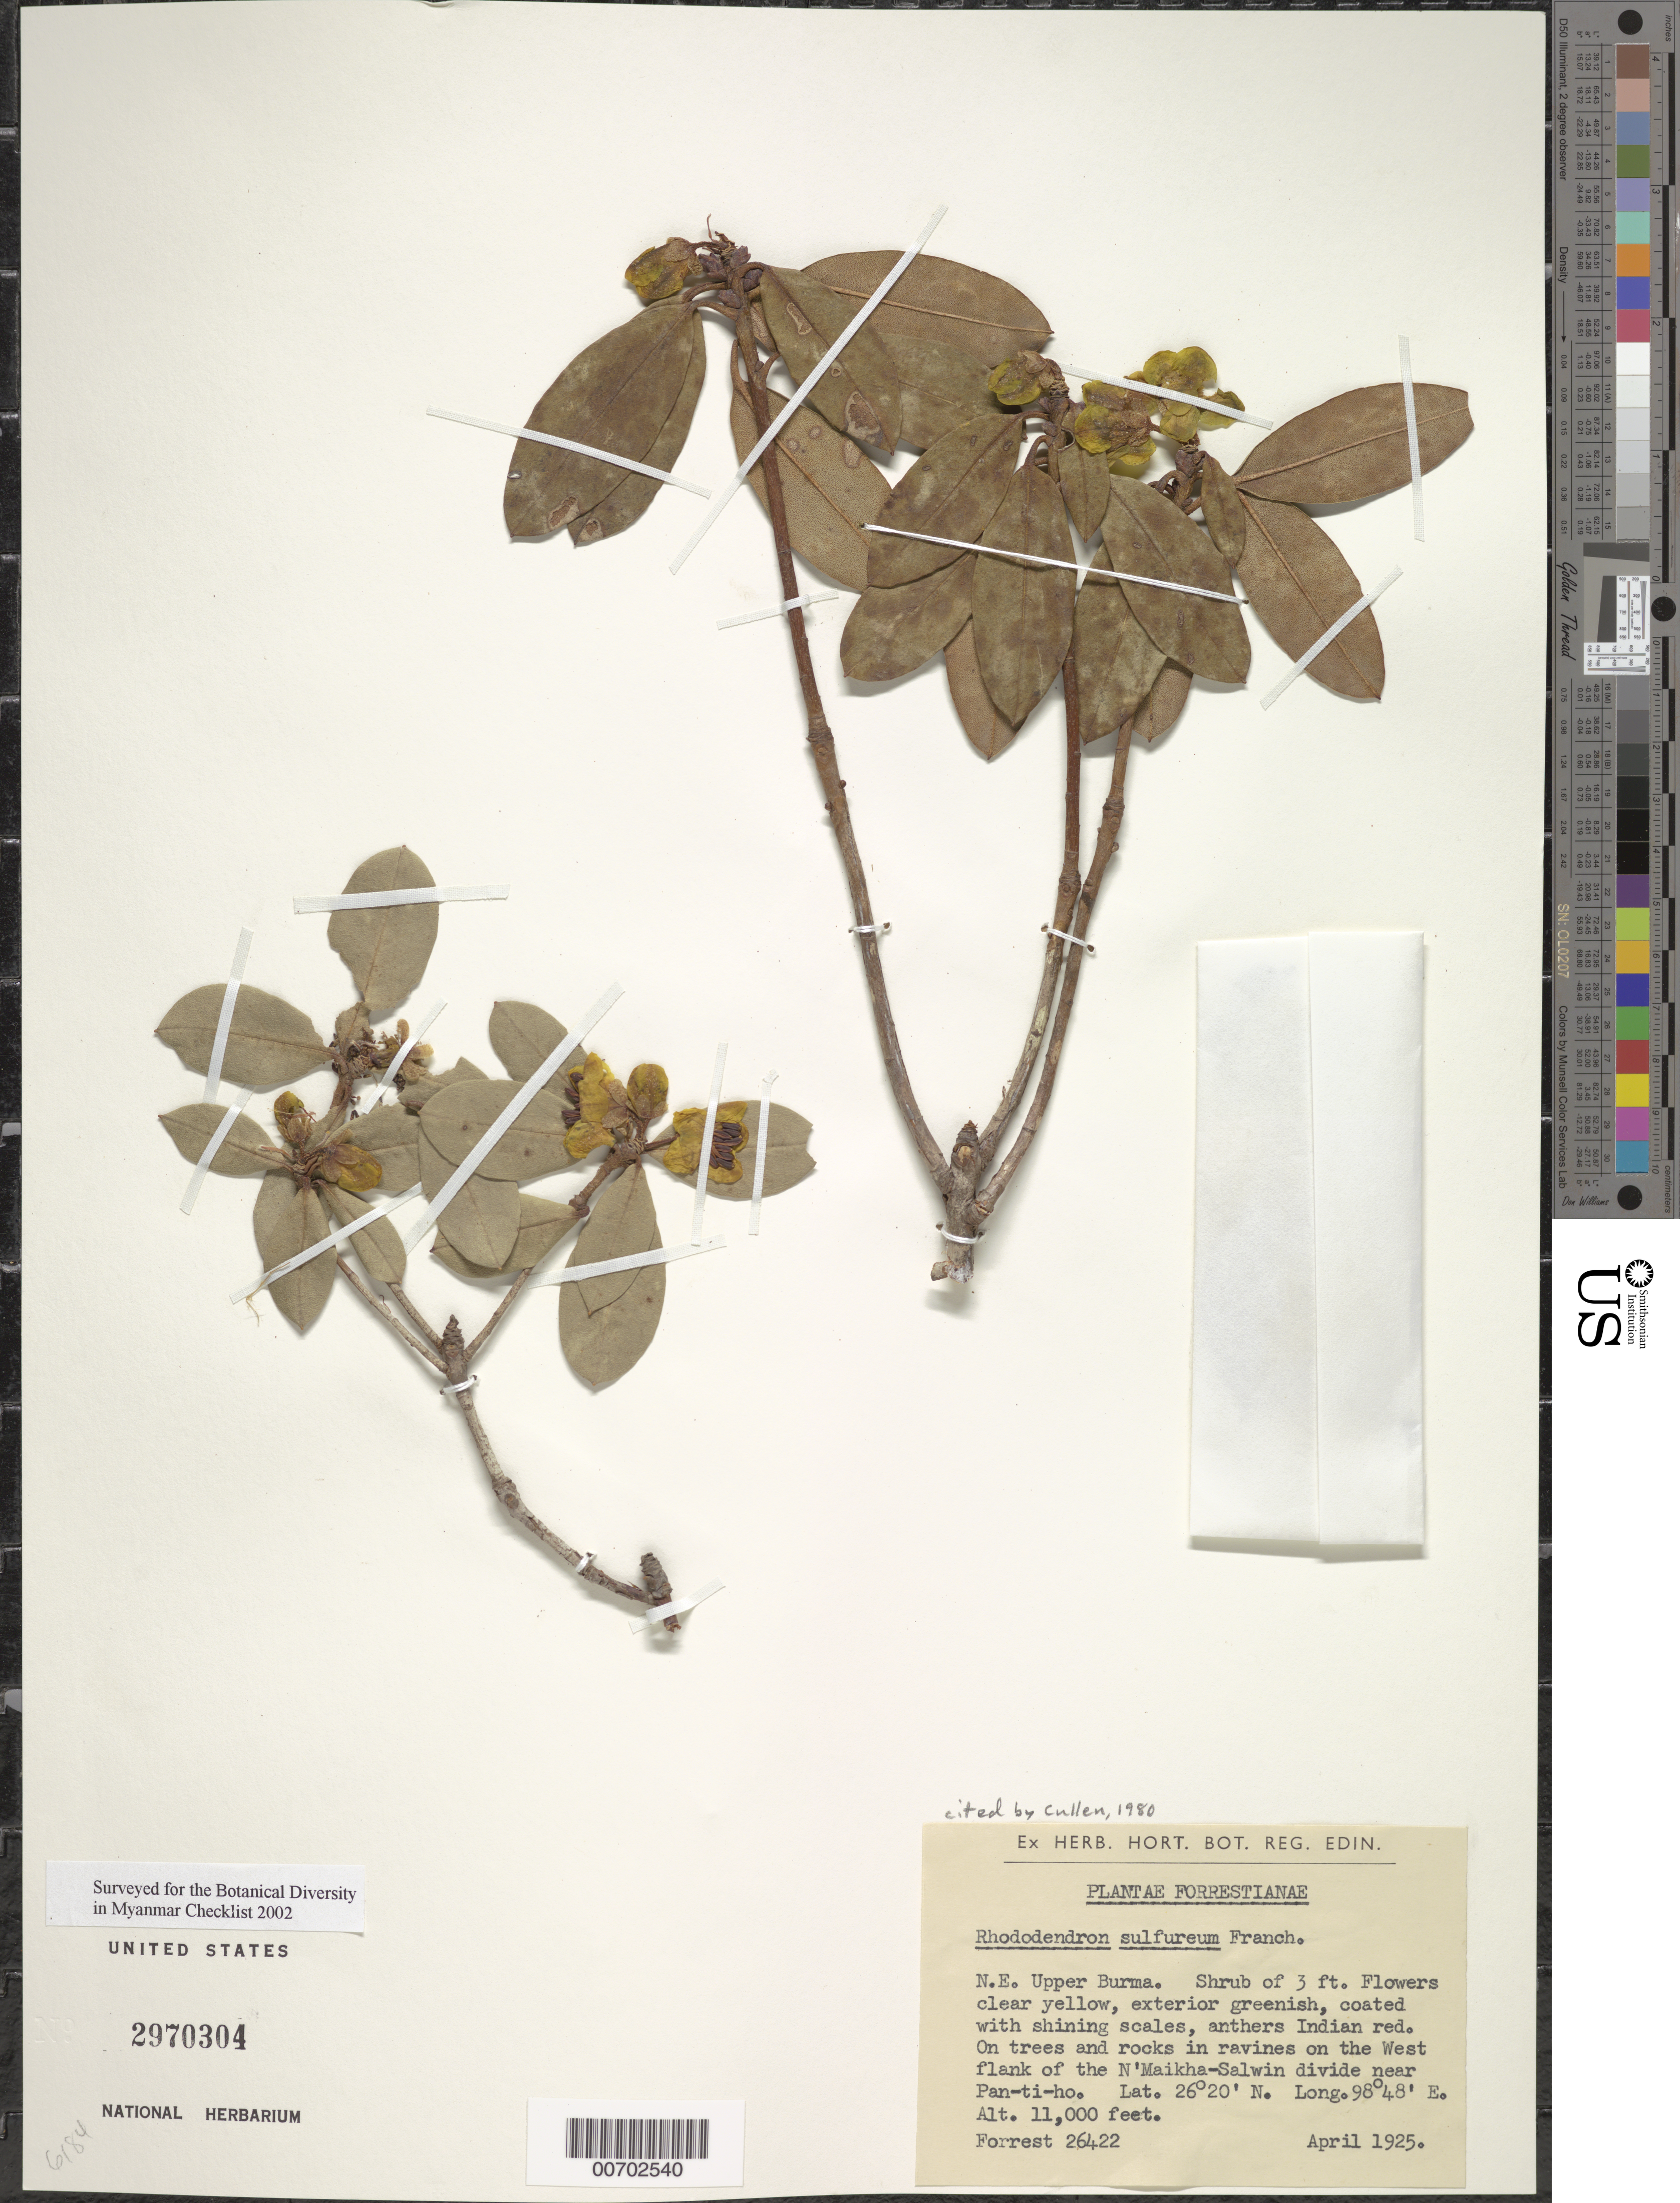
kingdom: Plantae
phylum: Tracheophyta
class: Magnoliopsida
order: Ericales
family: Ericaceae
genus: Rhododendron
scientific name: Rhododendron sulfureum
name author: Franch.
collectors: G. Forrest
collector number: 26422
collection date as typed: Apr 1925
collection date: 1925-04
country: Myanmar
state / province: Kachin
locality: N'Maikha-Salwin Divide, W flank, near Pan-ti-ho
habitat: On trees and rocks in ravines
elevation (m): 3353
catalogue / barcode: US 2970304